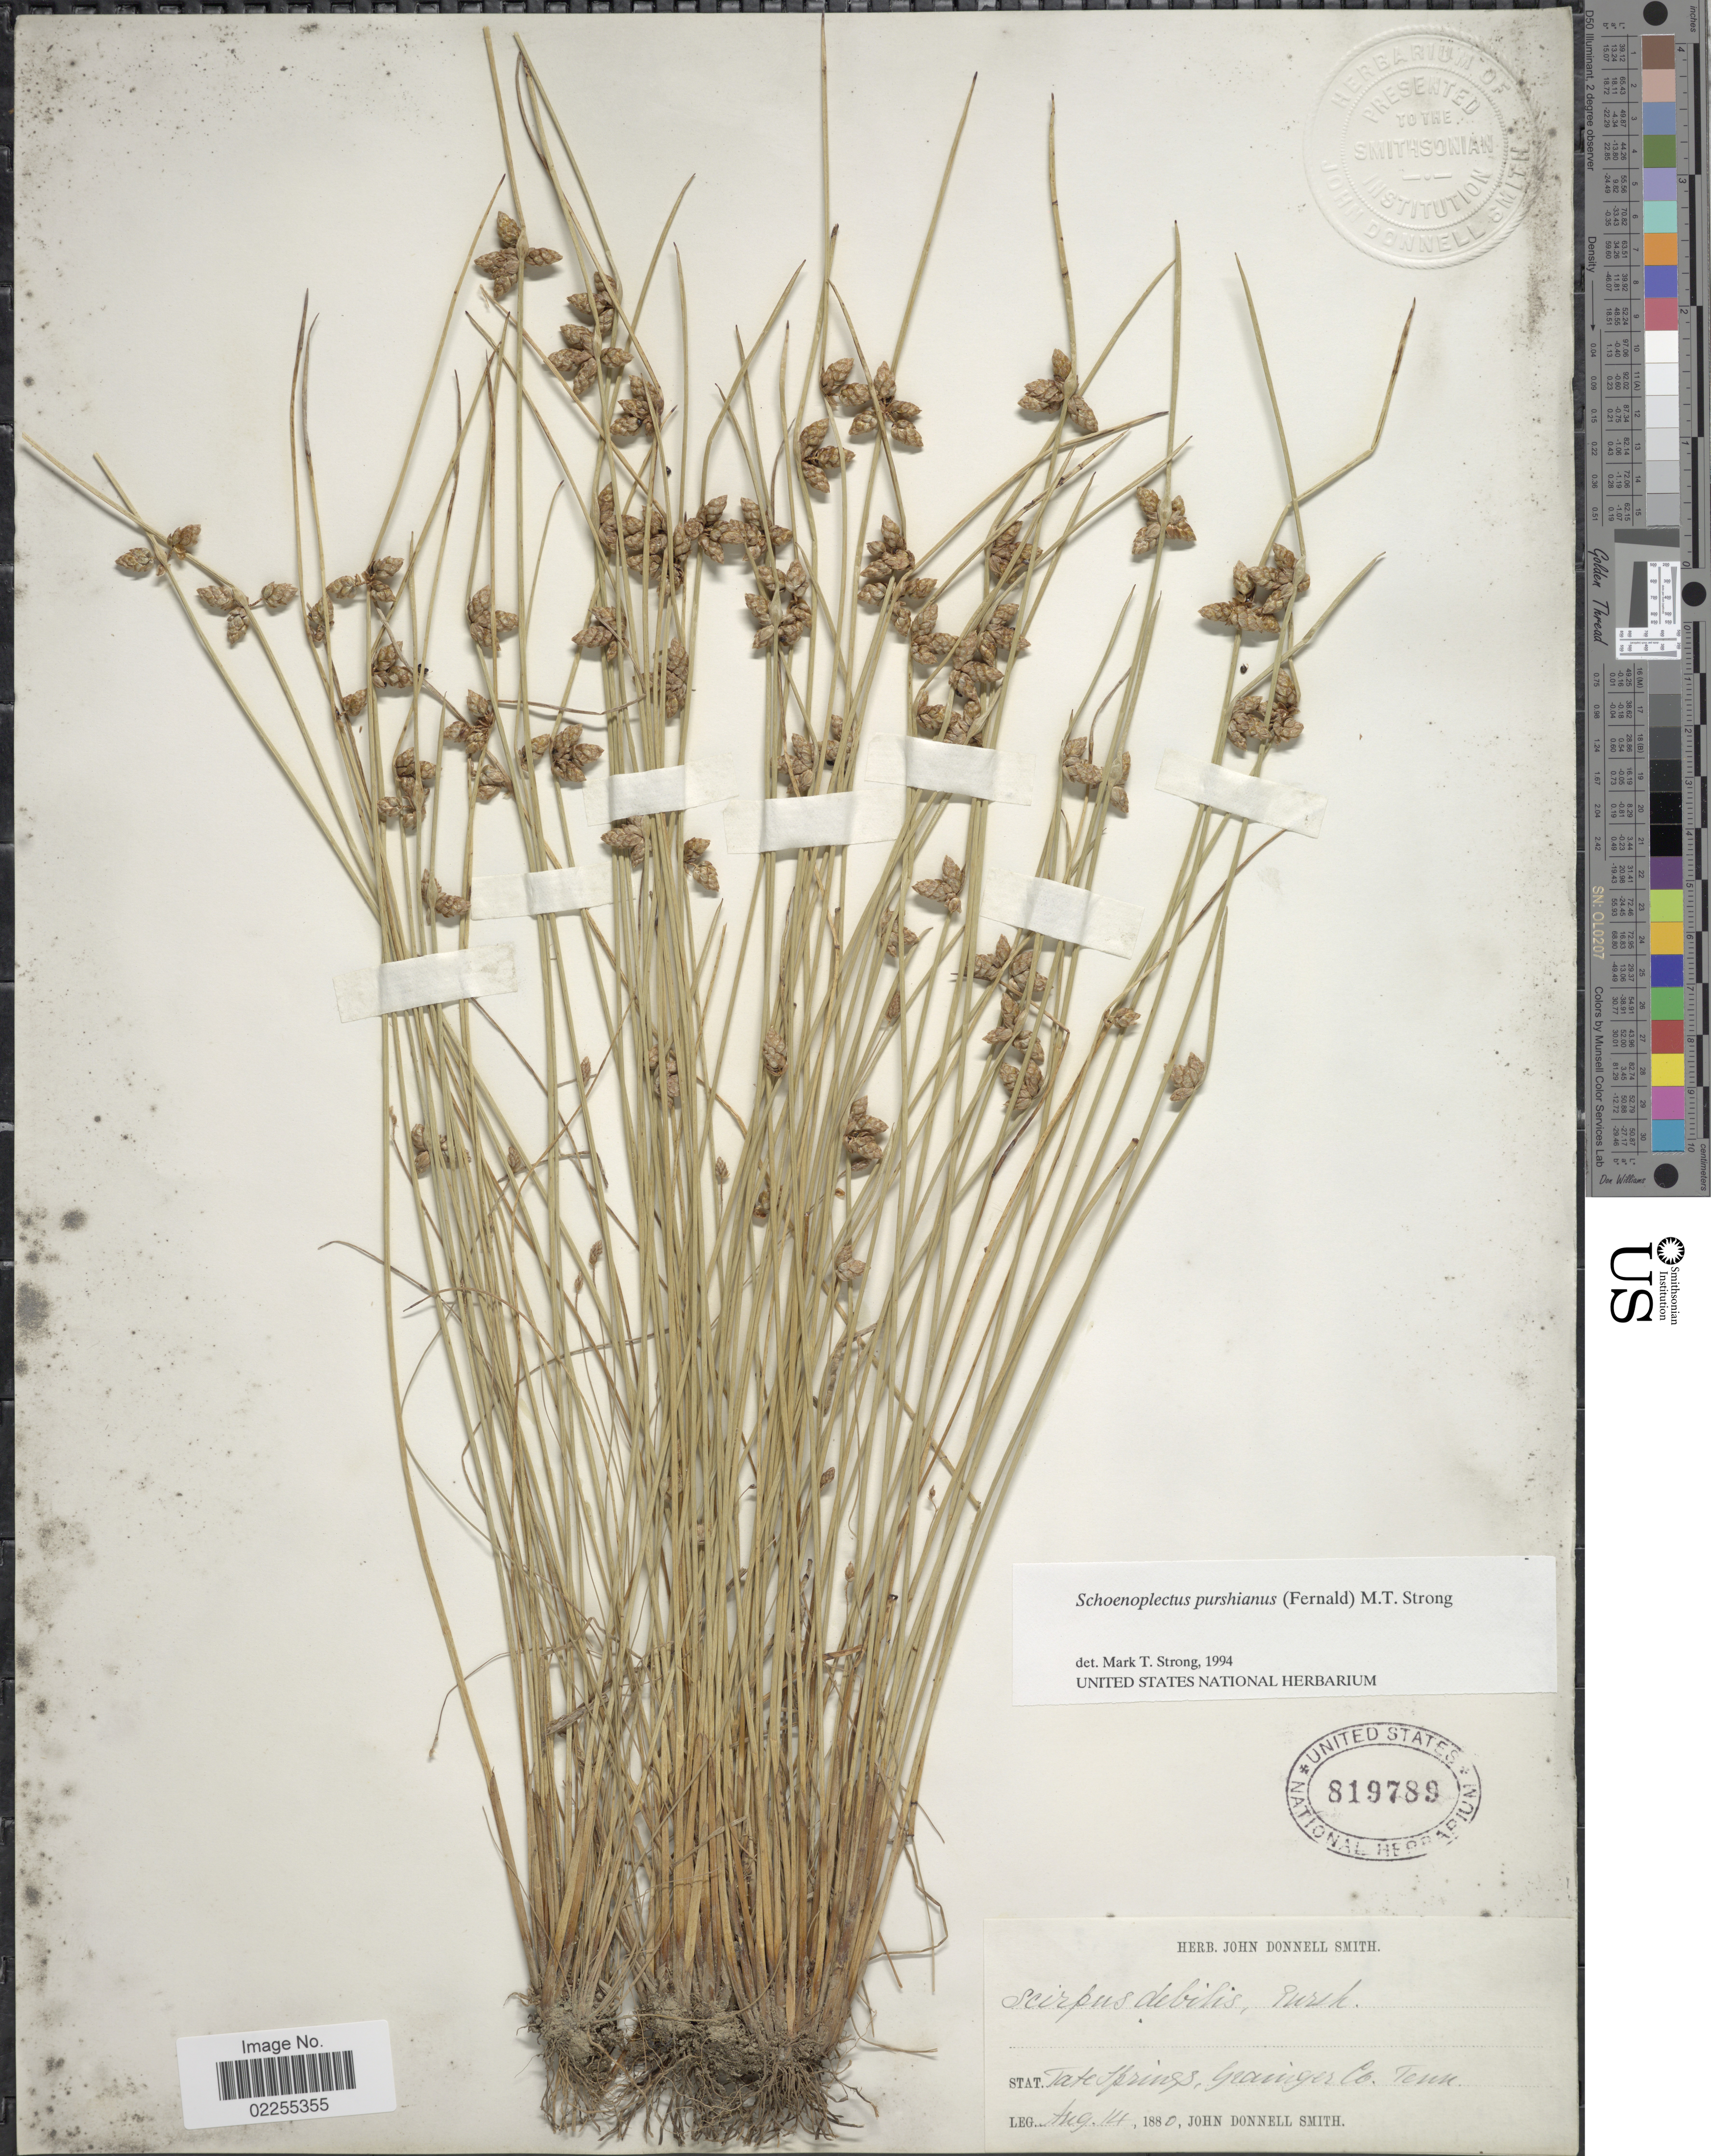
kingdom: Plantae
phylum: Tracheophyta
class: Liliopsida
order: Poales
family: Cyperaceae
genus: Schoenoplectus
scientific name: Schoenoplectus purshianus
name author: (Fernald) M.T. Strong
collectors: J. Donnell Smith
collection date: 1880-08-14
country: United States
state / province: Tennessee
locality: Tate Springs, Grainger Co.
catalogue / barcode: US 819789